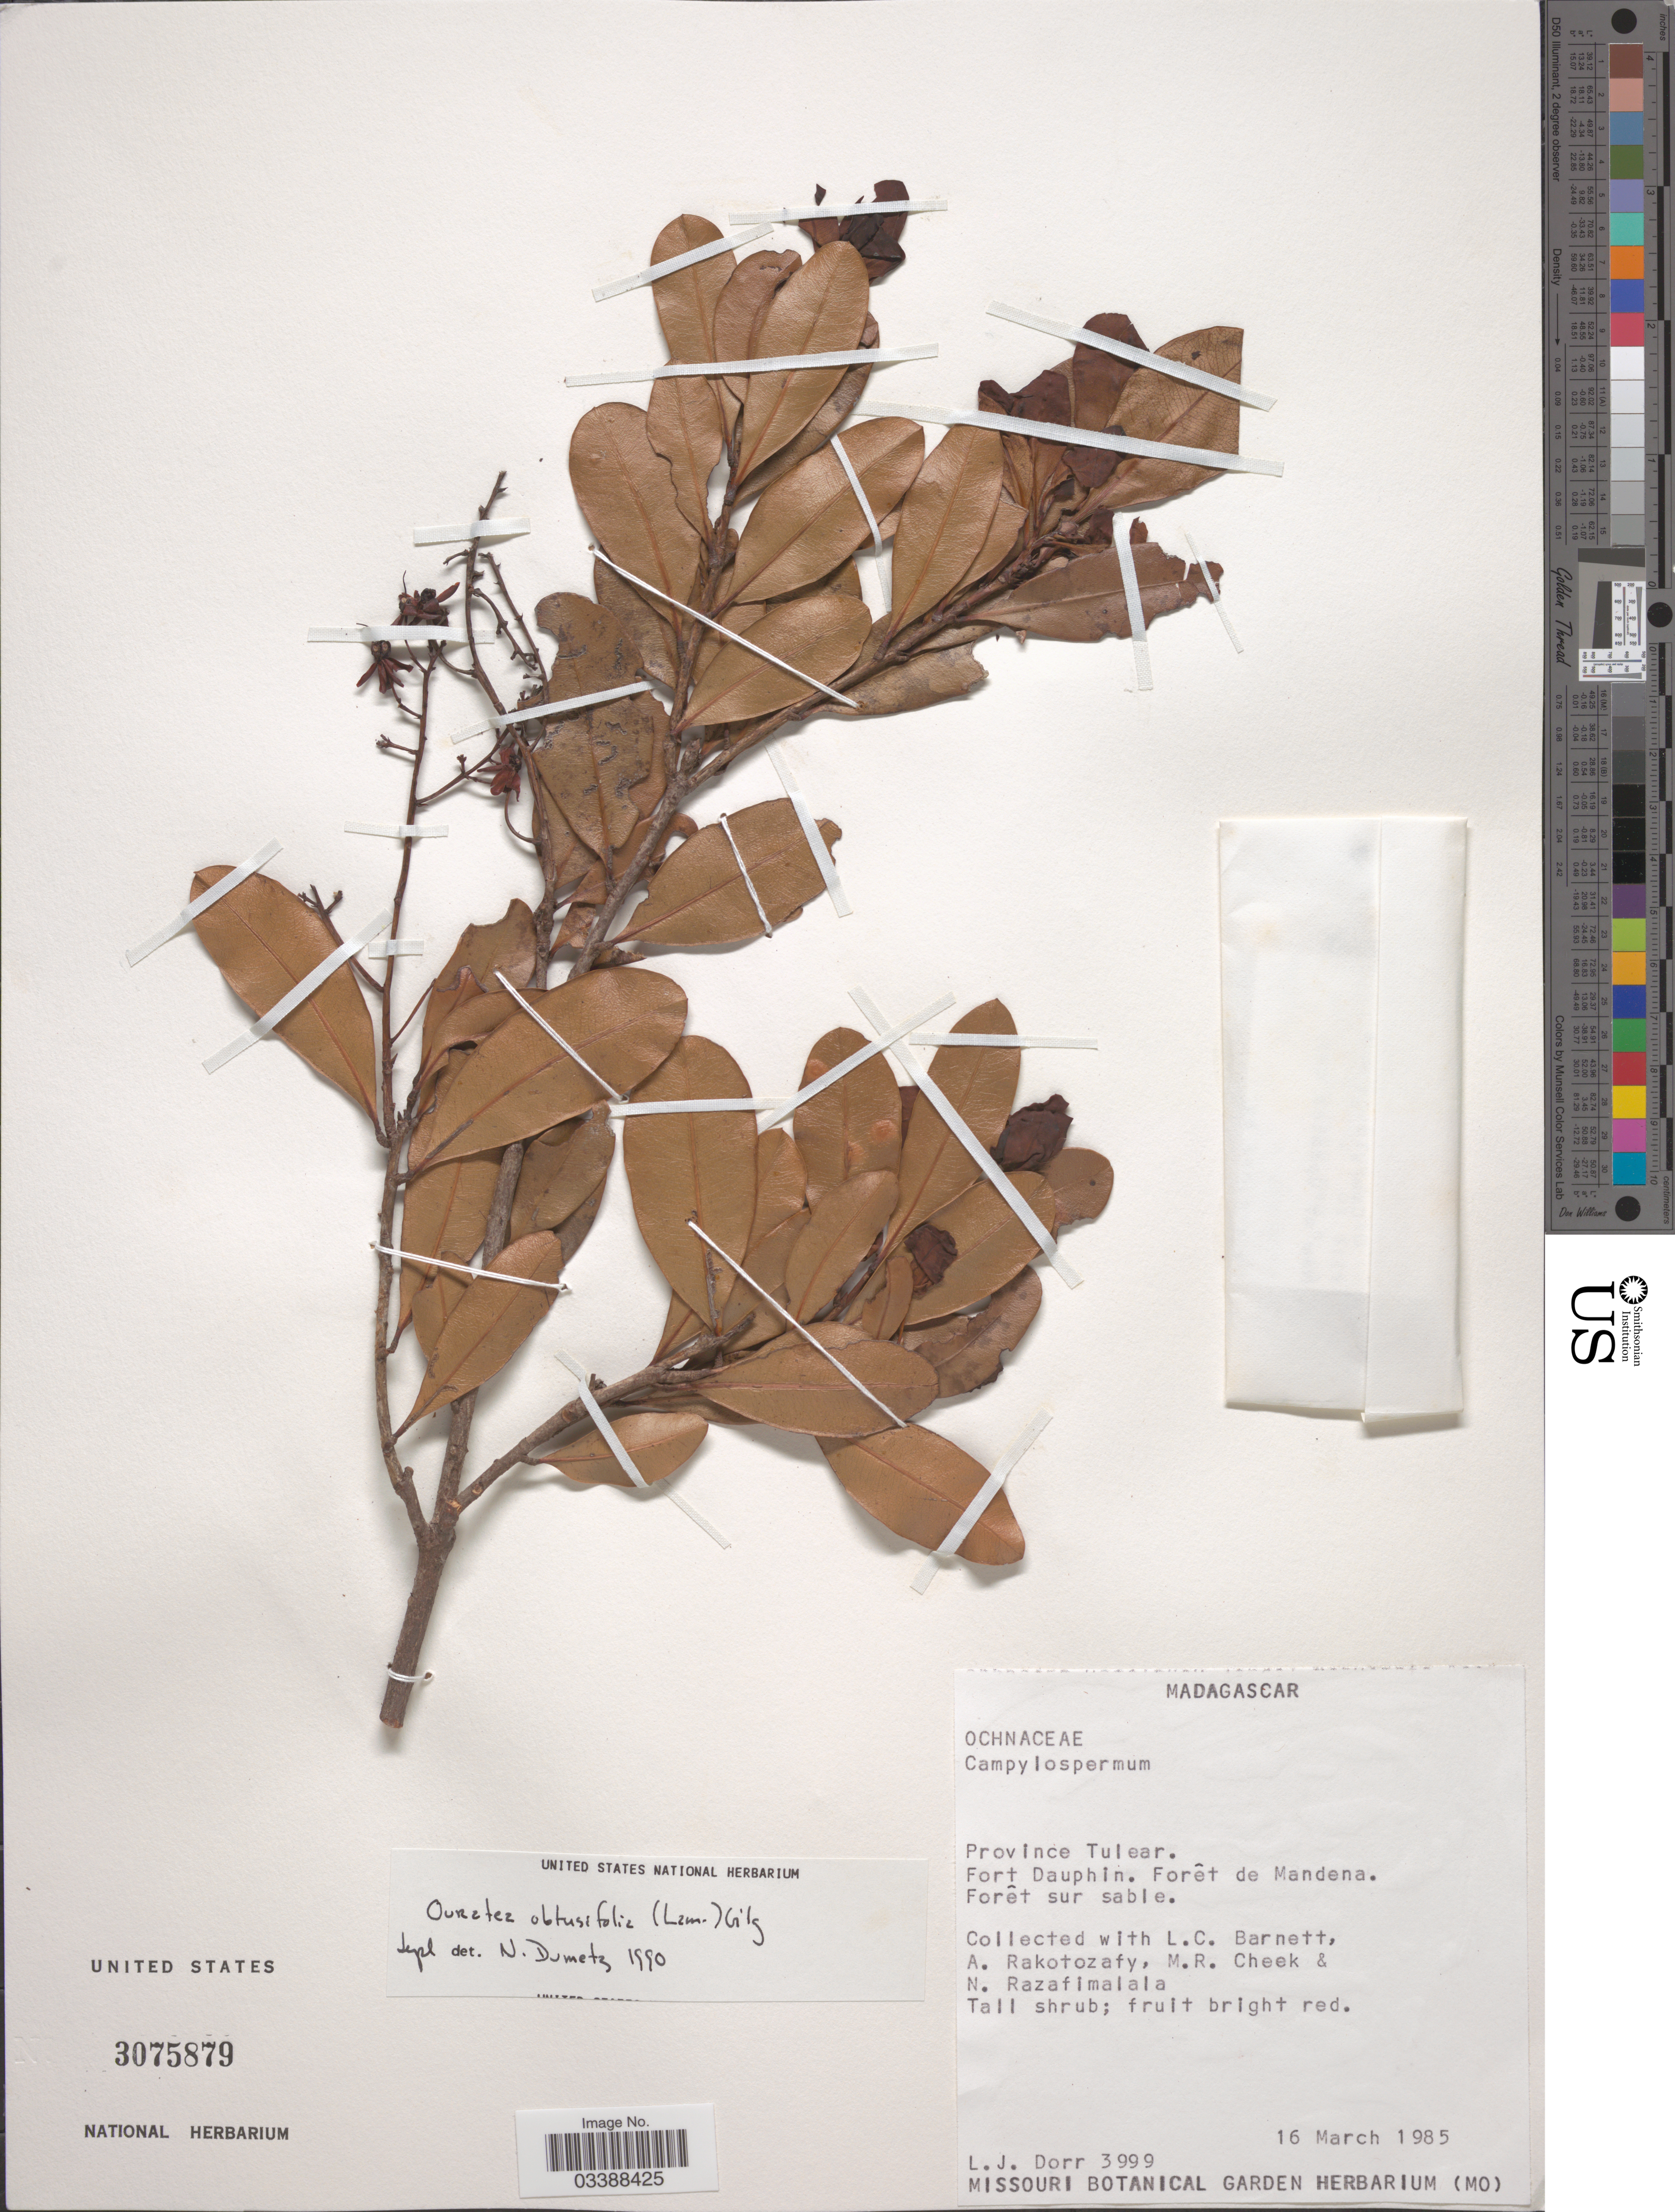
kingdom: Plantae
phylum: Tracheophyta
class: Magnoliopsida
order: Malpighiales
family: Ochnaceae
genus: Ouratea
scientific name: Ouratea obtusifolia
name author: (Lam.) Gilg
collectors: L. J. Dorr, L. C. Barnett, A. Rakotozafy, M. Cheek & N. Razafimalala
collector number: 3999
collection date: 1985-03-16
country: Madagascar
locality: Province Tulear. Fort Dauphin. Forêt de Mandena.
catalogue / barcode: US 3075879